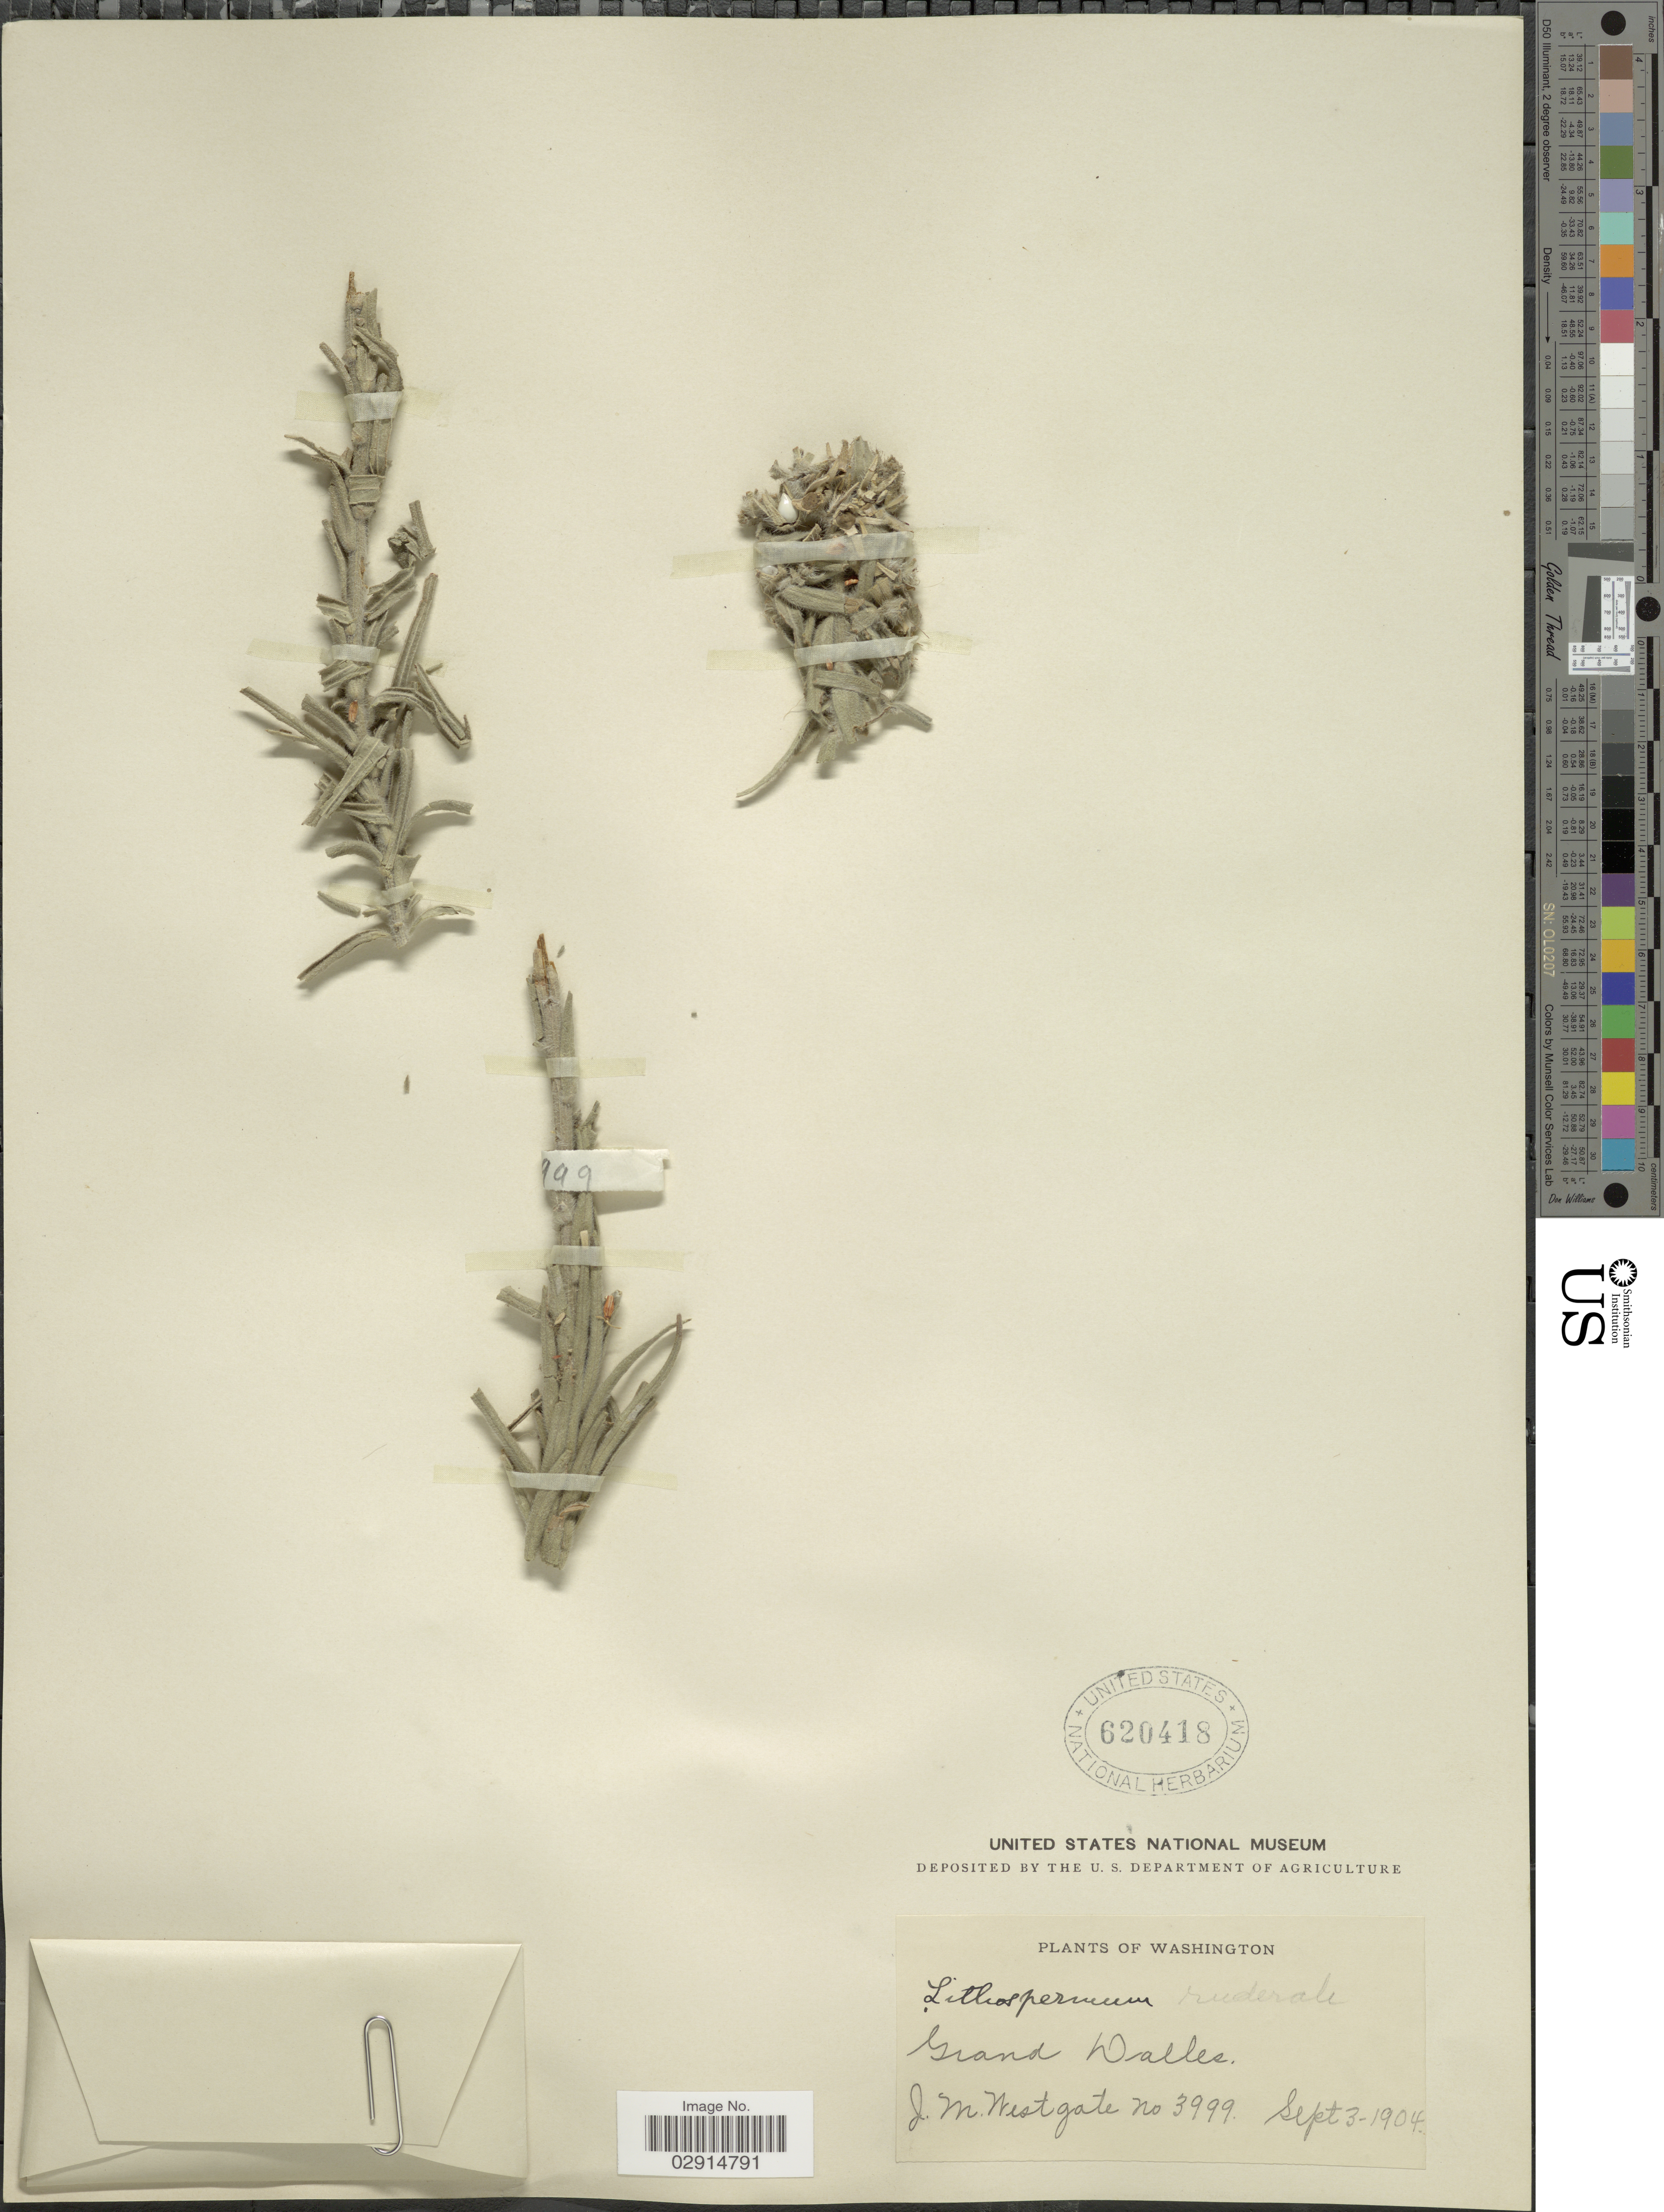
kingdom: Plantae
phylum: Tracheophyta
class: Magnoliopsida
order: Boraginales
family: Boraginaceae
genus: Lithospermum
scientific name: Lithospermum ruderale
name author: Douglas ex Lehm.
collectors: J. Westgate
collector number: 3999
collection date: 1904-09-03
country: United States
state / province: Washington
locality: Grand Dalles.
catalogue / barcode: US 620418